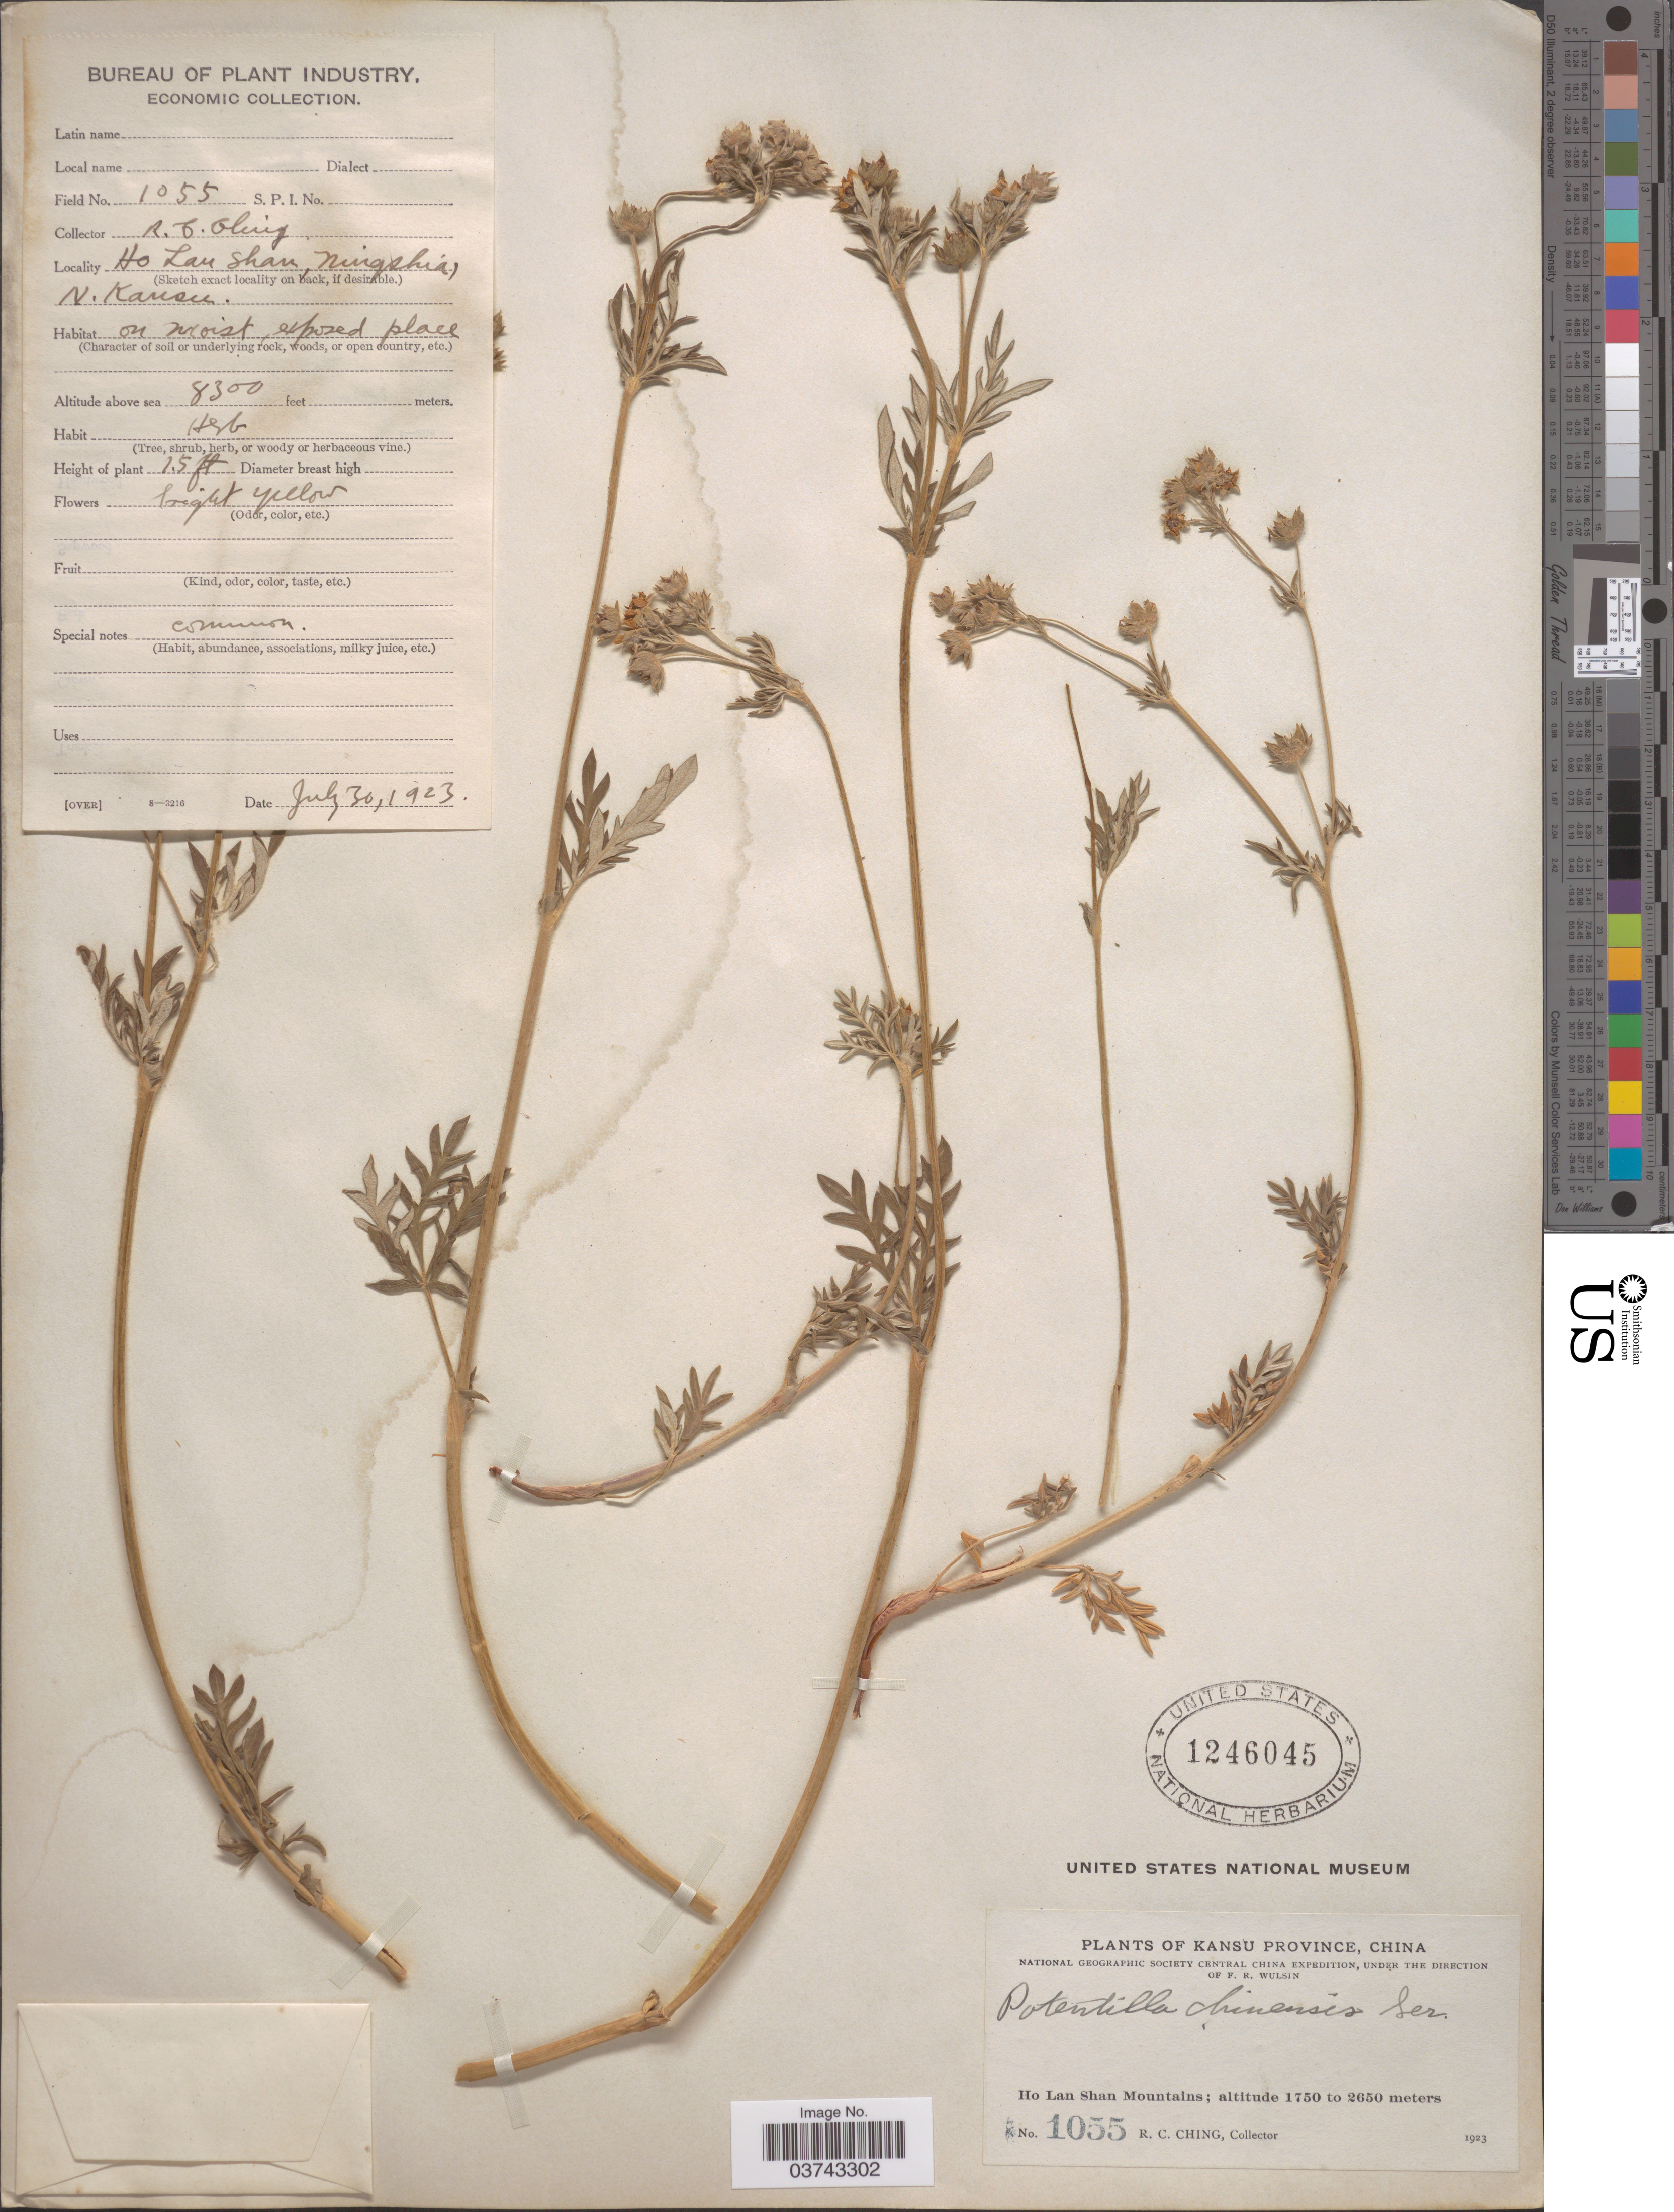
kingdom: Plantae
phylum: Tracheophyta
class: Magnoliopsida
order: Rosales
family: Rosaceae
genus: Potentilla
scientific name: Potentilla chinensis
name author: Ser.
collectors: R. C. Ching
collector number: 1055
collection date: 1923-07-30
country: China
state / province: Gansu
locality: Kansu Province. Ho Lan Shan Mountains. Ningshia, N. Kansu.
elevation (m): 2530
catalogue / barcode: US 1246045